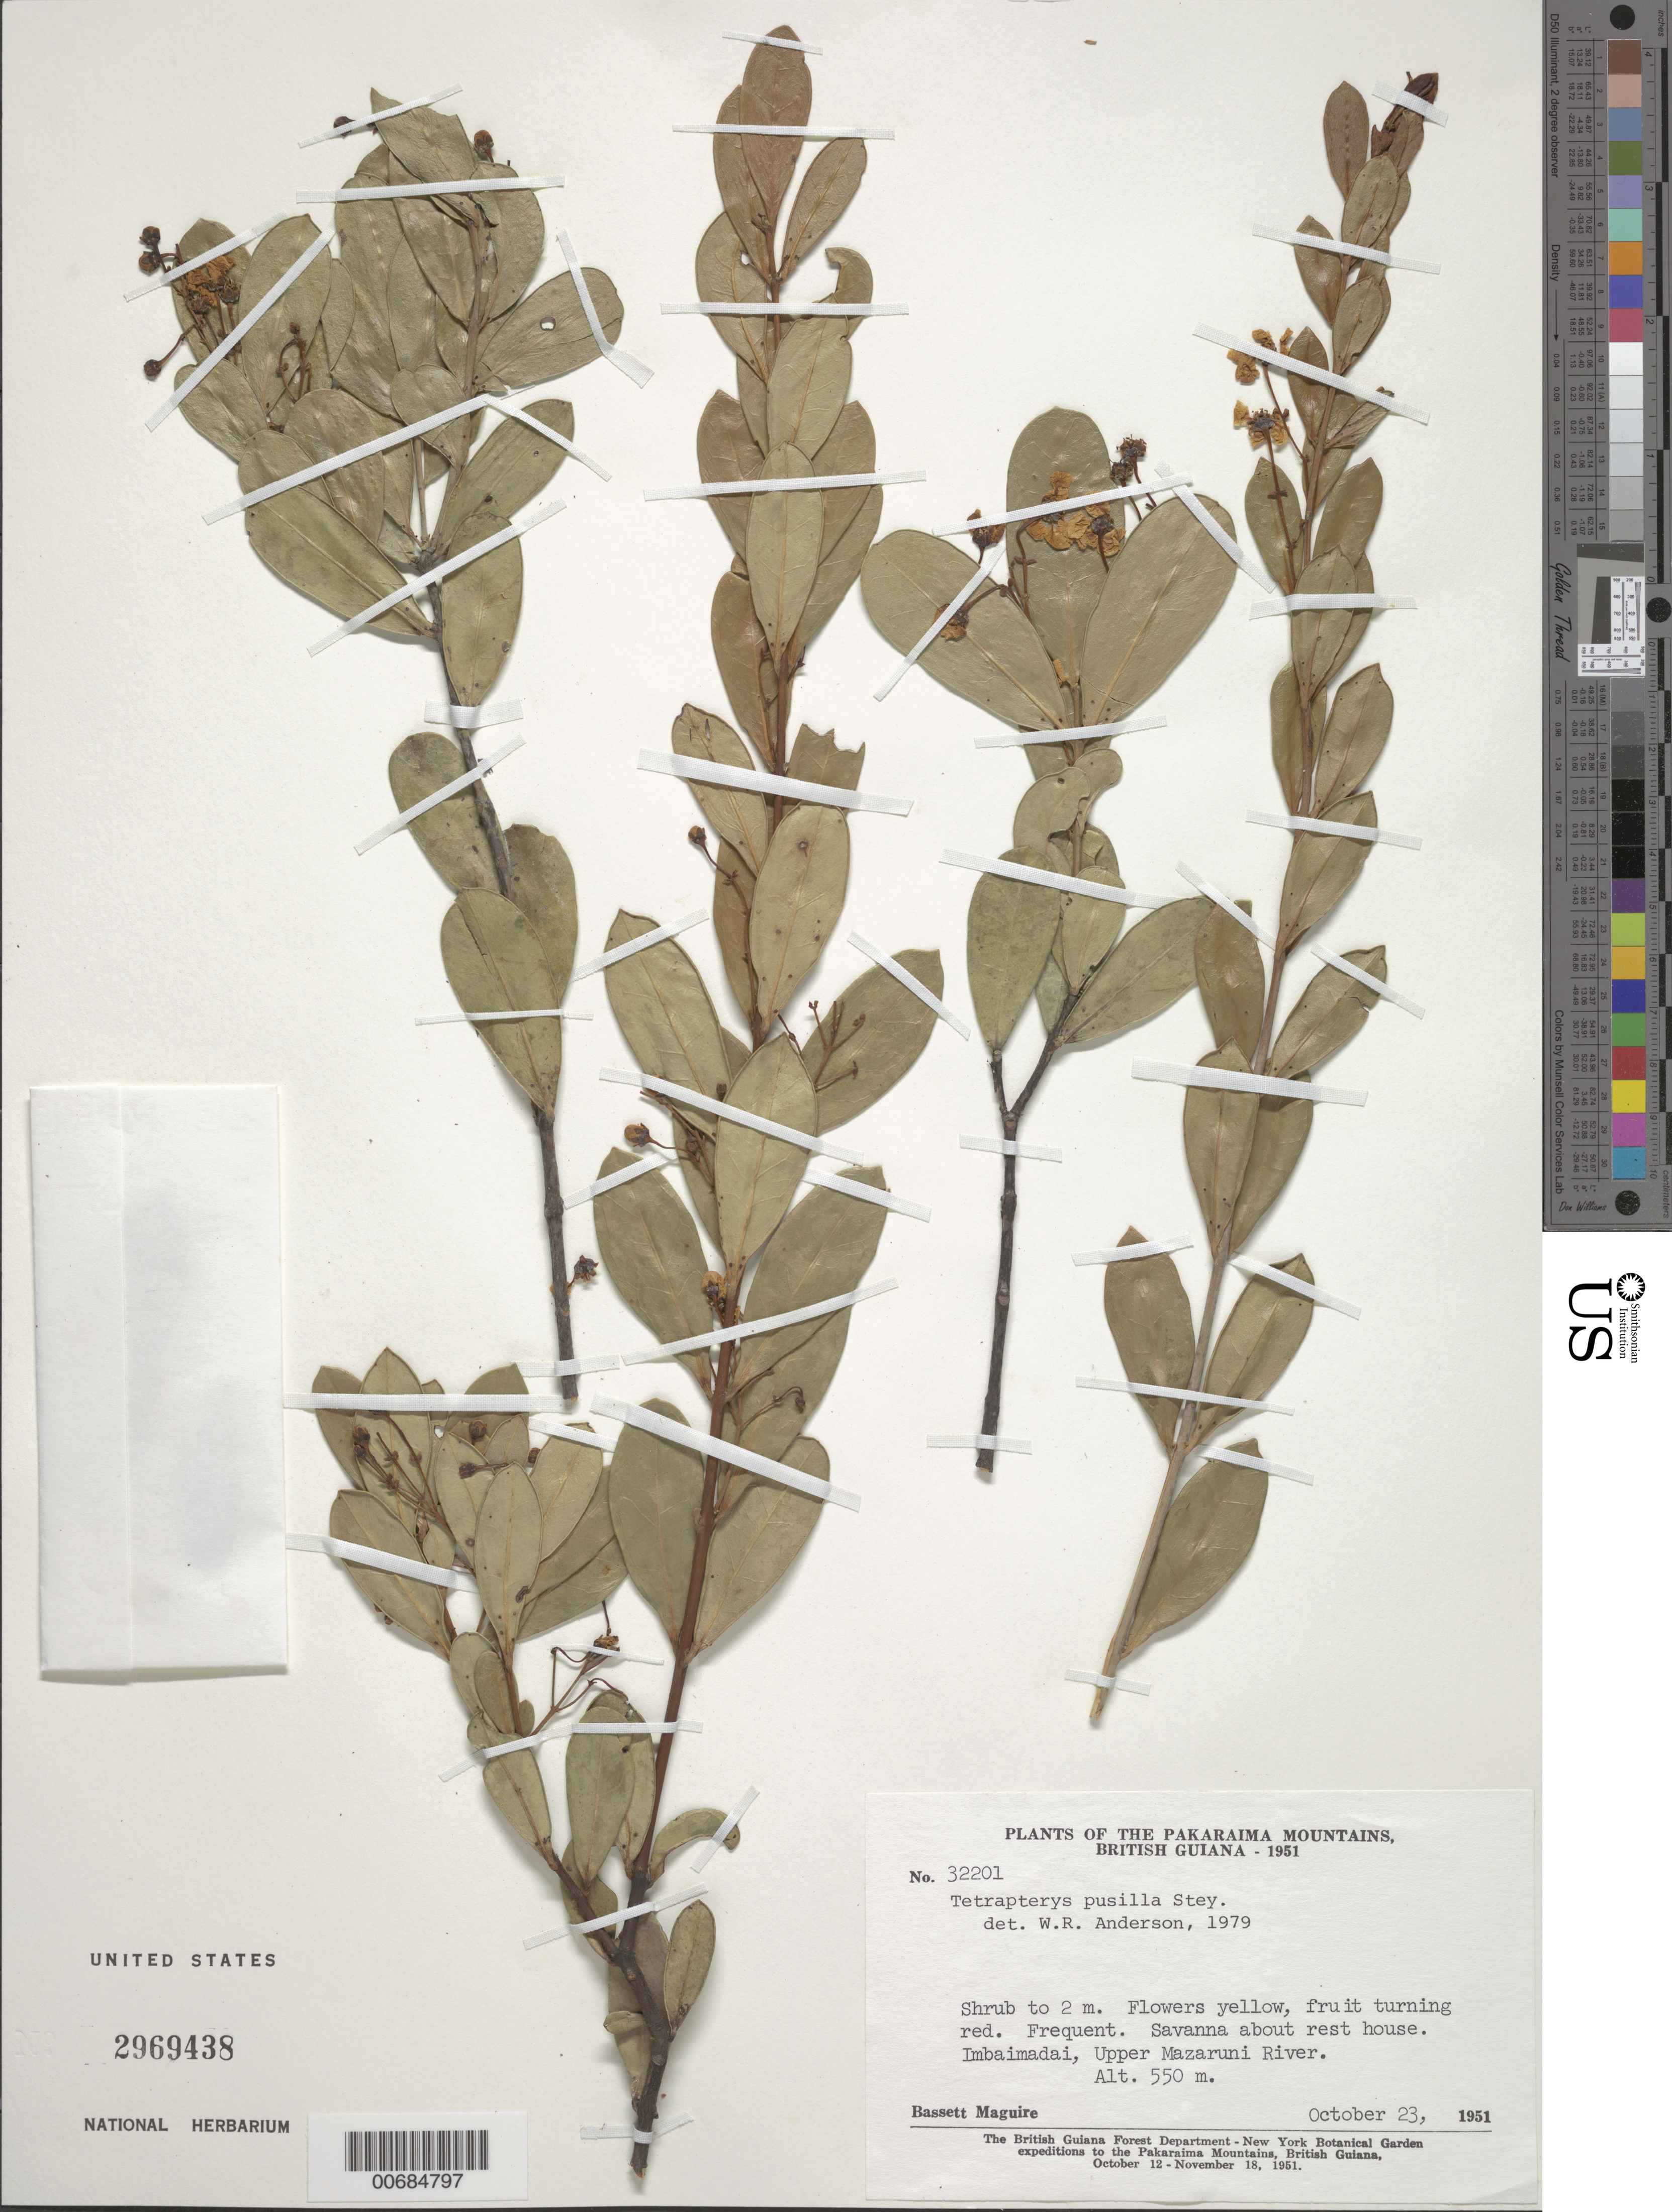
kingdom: Plantae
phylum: Tracheophyta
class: Magnoliopsida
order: Malpighiales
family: Malpighiaceae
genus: Glicophyllum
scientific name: Glicophyllum pusillum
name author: (Steyerm.) R.F. Almeida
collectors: B. Maguire & D. B. Fanshawe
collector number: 32201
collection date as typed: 23-Oct-51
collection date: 1951-10-23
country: Guyana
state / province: Cuyuni-Mazaruni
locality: Imbaimadai Savannas, Pakaraima Mts., Upper Mazaruni River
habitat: Savanna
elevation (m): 550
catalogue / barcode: US 2969438